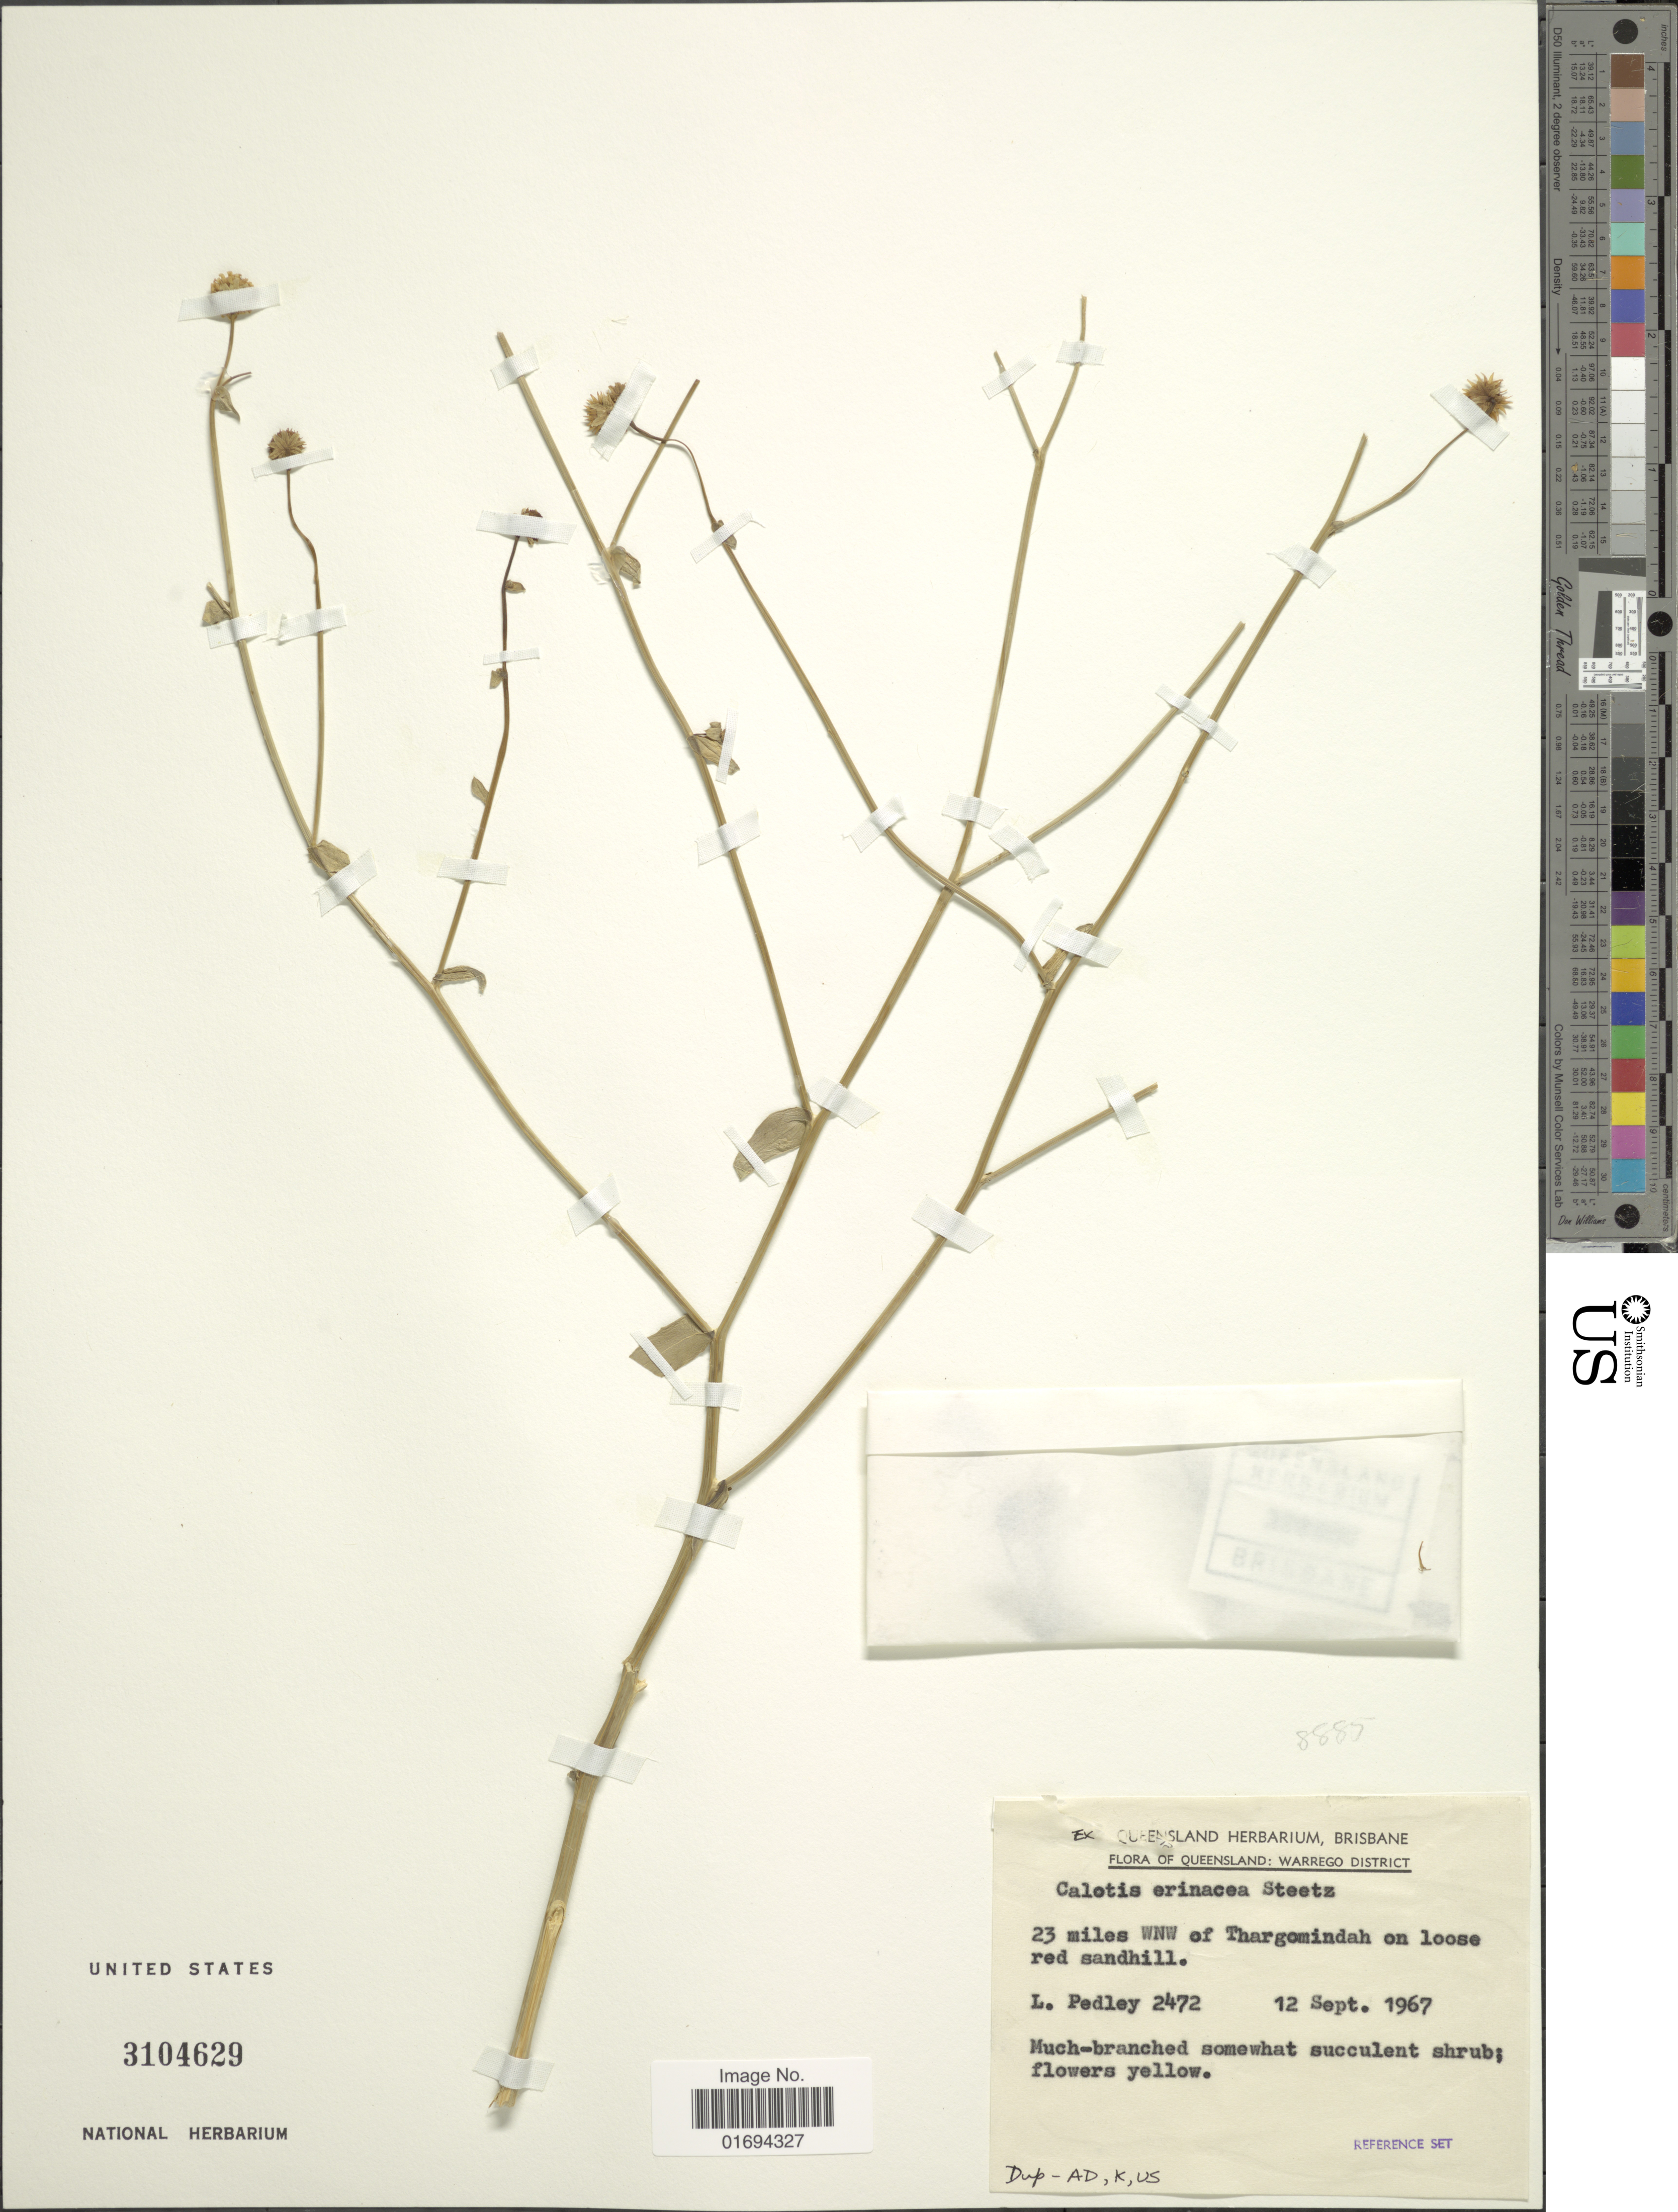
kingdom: Plantae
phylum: Tracheophyta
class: Magnoliopsida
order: Asterales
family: Asteraceae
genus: Calotis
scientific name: Calotis erinacea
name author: Steetz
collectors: L. Pedley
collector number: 2472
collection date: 1967-09-12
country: Australia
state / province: Queensland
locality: Warrego District, 23 miles WNW of Thargomisch on loose red sandhill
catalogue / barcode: US 3104629